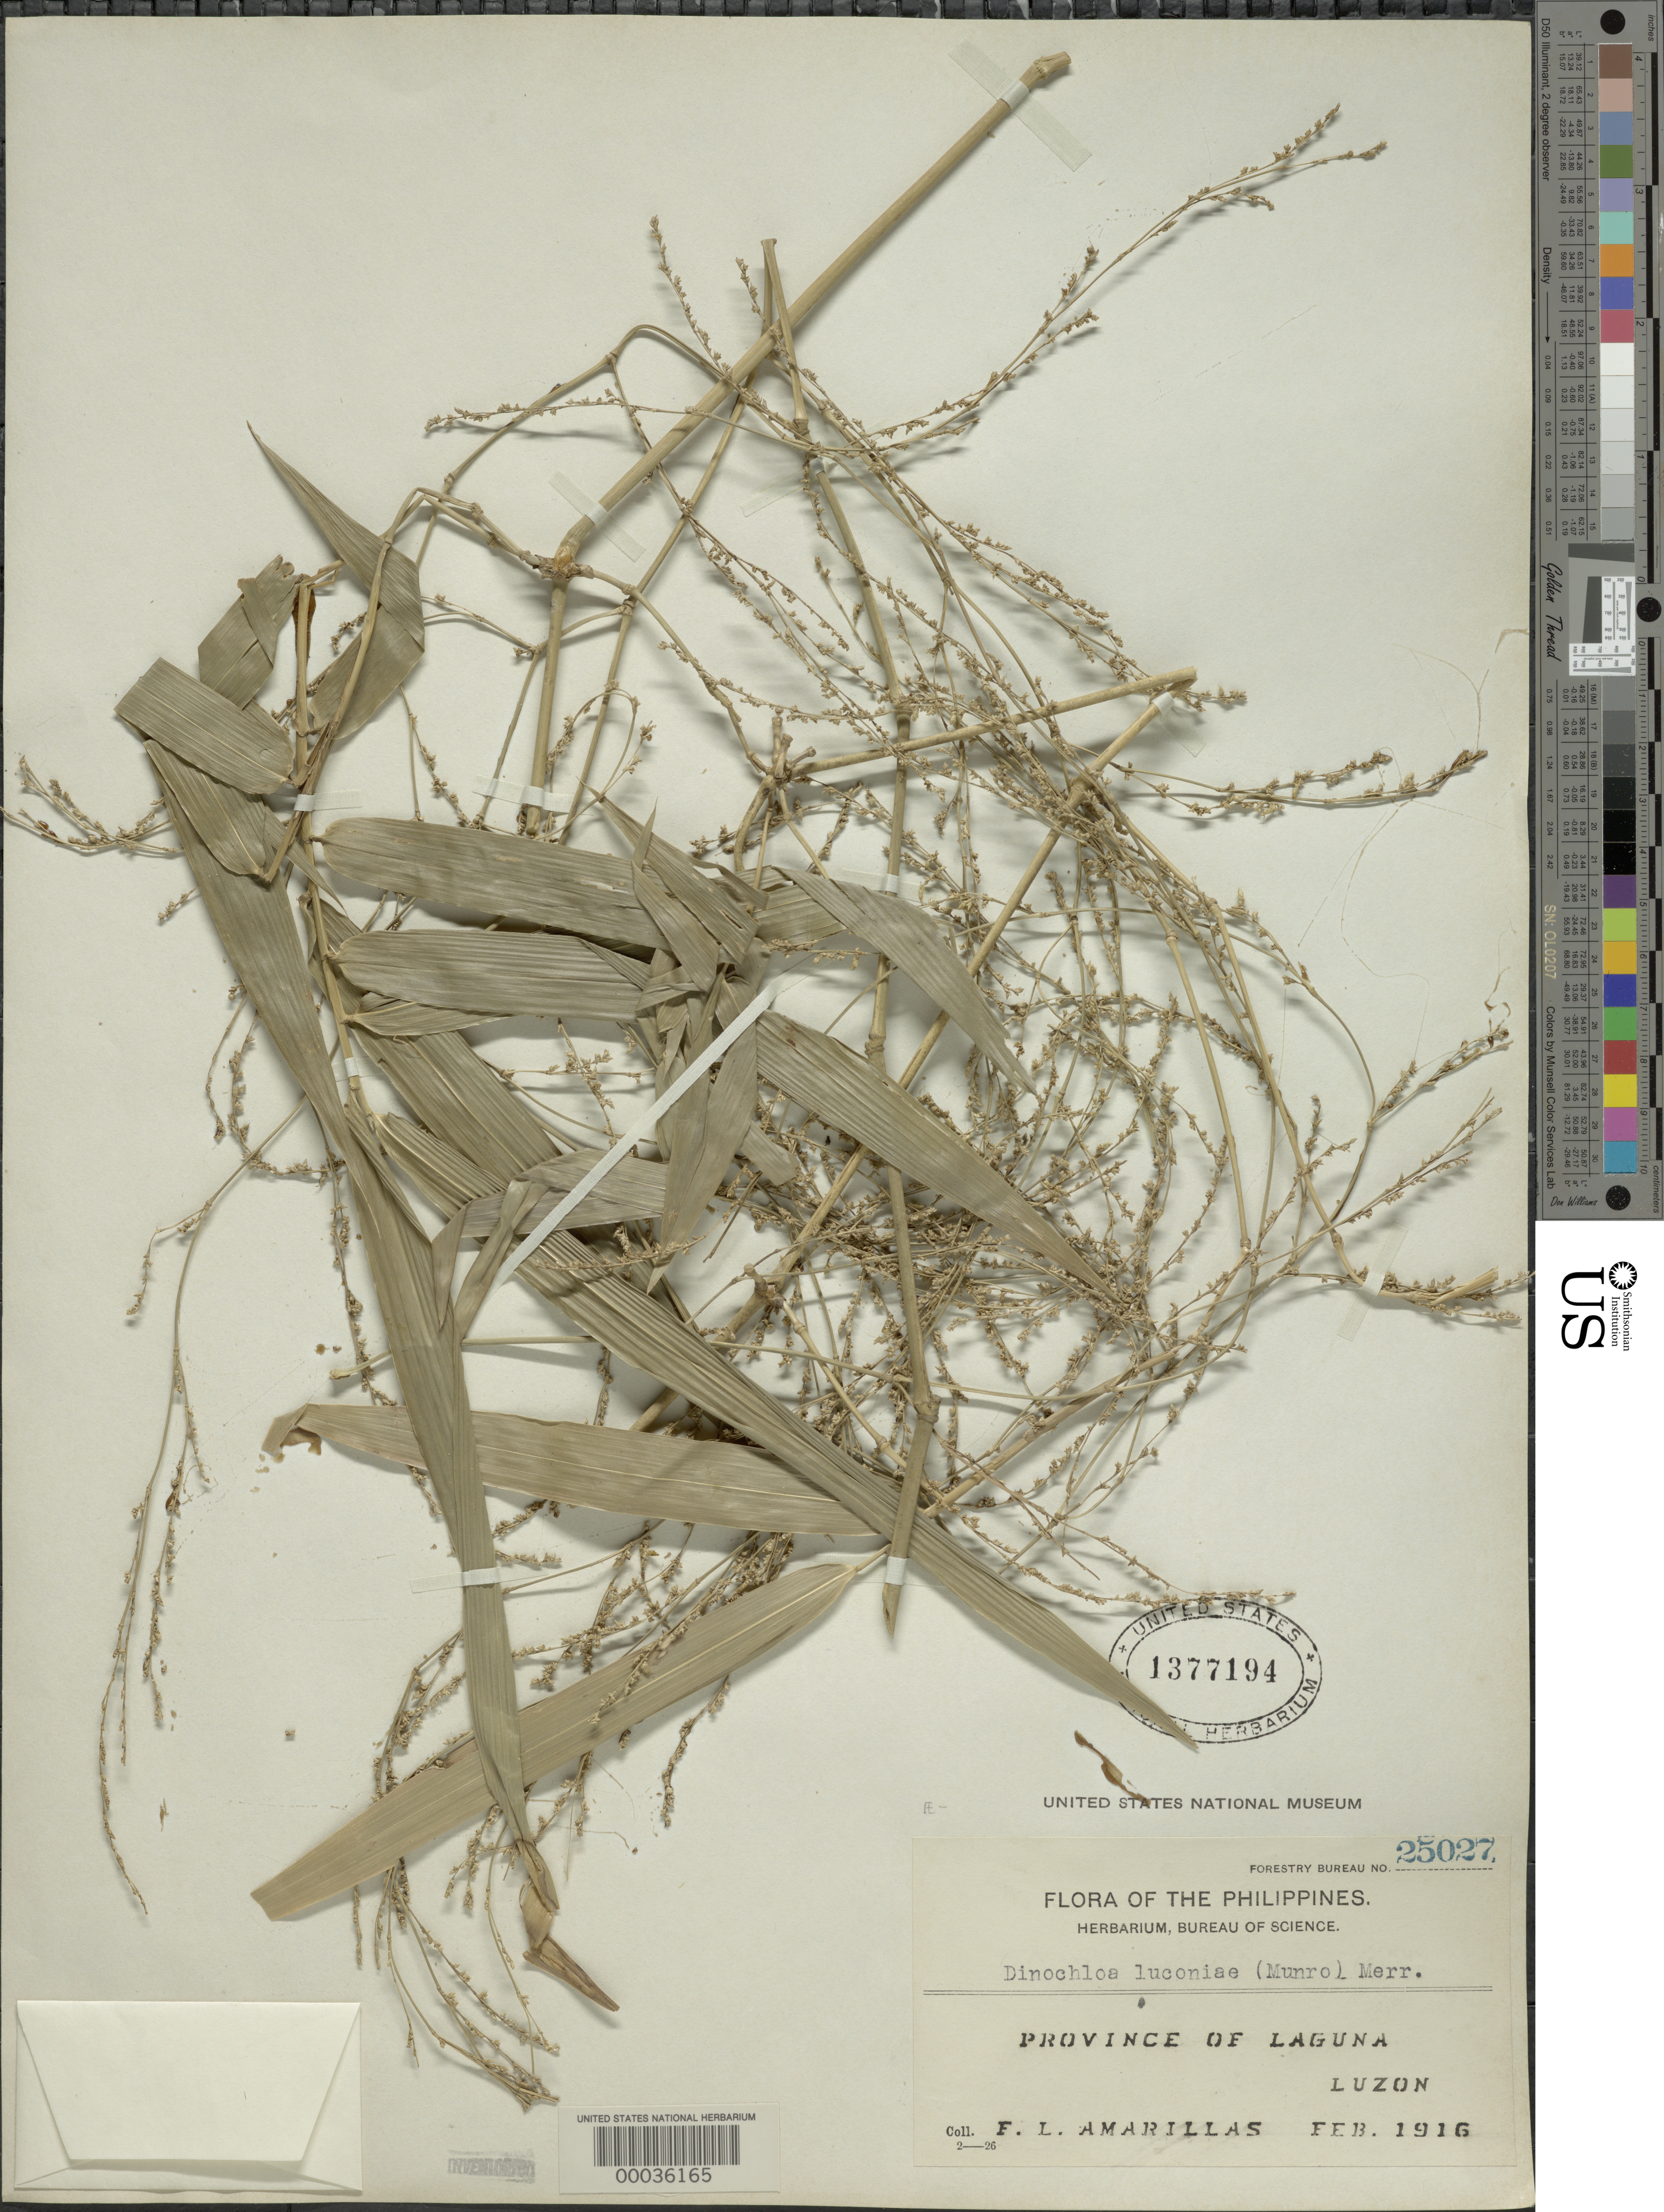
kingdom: Plantae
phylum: Tracheophyta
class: Liliopsida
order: Poales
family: Poaceae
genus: Dinochloa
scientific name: Dinochloa luconiae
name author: (Munro) Merr.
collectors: F. Amarillas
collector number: Pfb 25027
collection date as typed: Feb 1916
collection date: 1916-02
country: Philippines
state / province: Calabarzon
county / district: Laguna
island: Luzon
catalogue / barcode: US 1377194